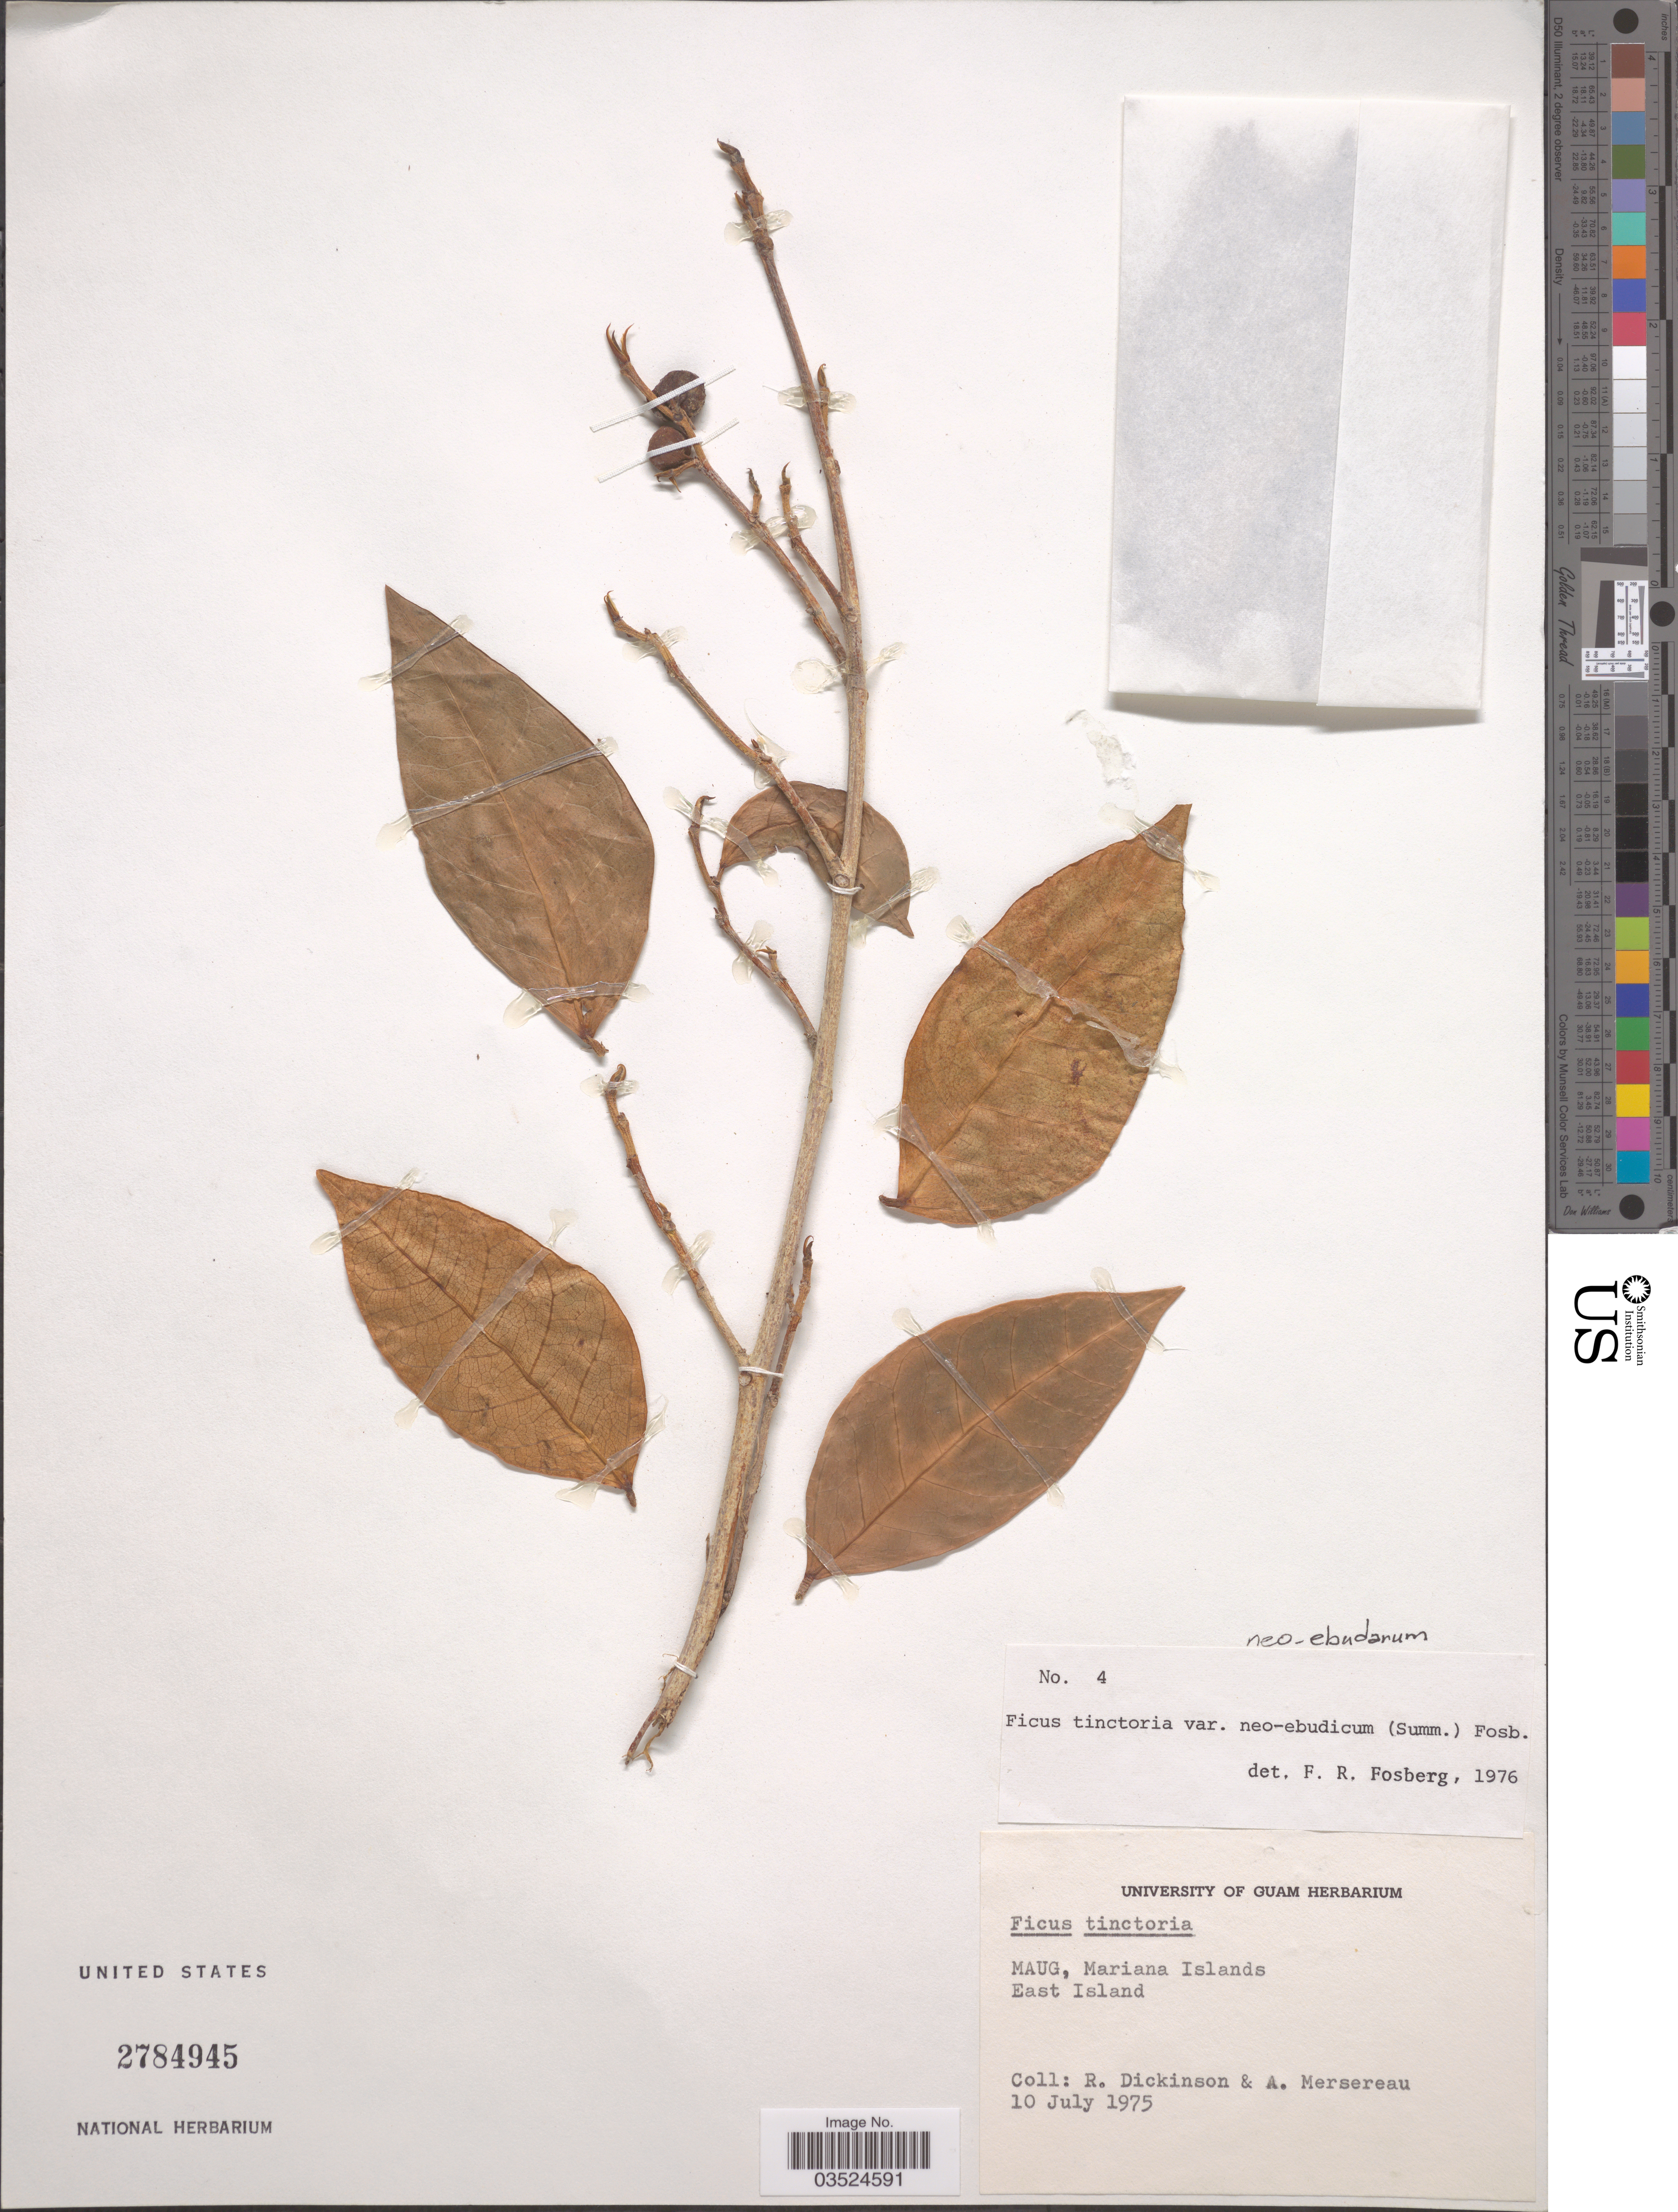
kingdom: Plantae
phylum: Tracheophyta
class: Magnoliopsida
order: Rosales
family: Moraceae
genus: Ficus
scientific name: Ficus tinctoria var. neoebudarum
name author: (Summerh.) Fosberg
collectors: R. Dickinson & A. Mersereau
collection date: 1975-07-10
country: Northern Mariana Islands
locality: Maug, Mariana Islands. East Island.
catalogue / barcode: US 2784945